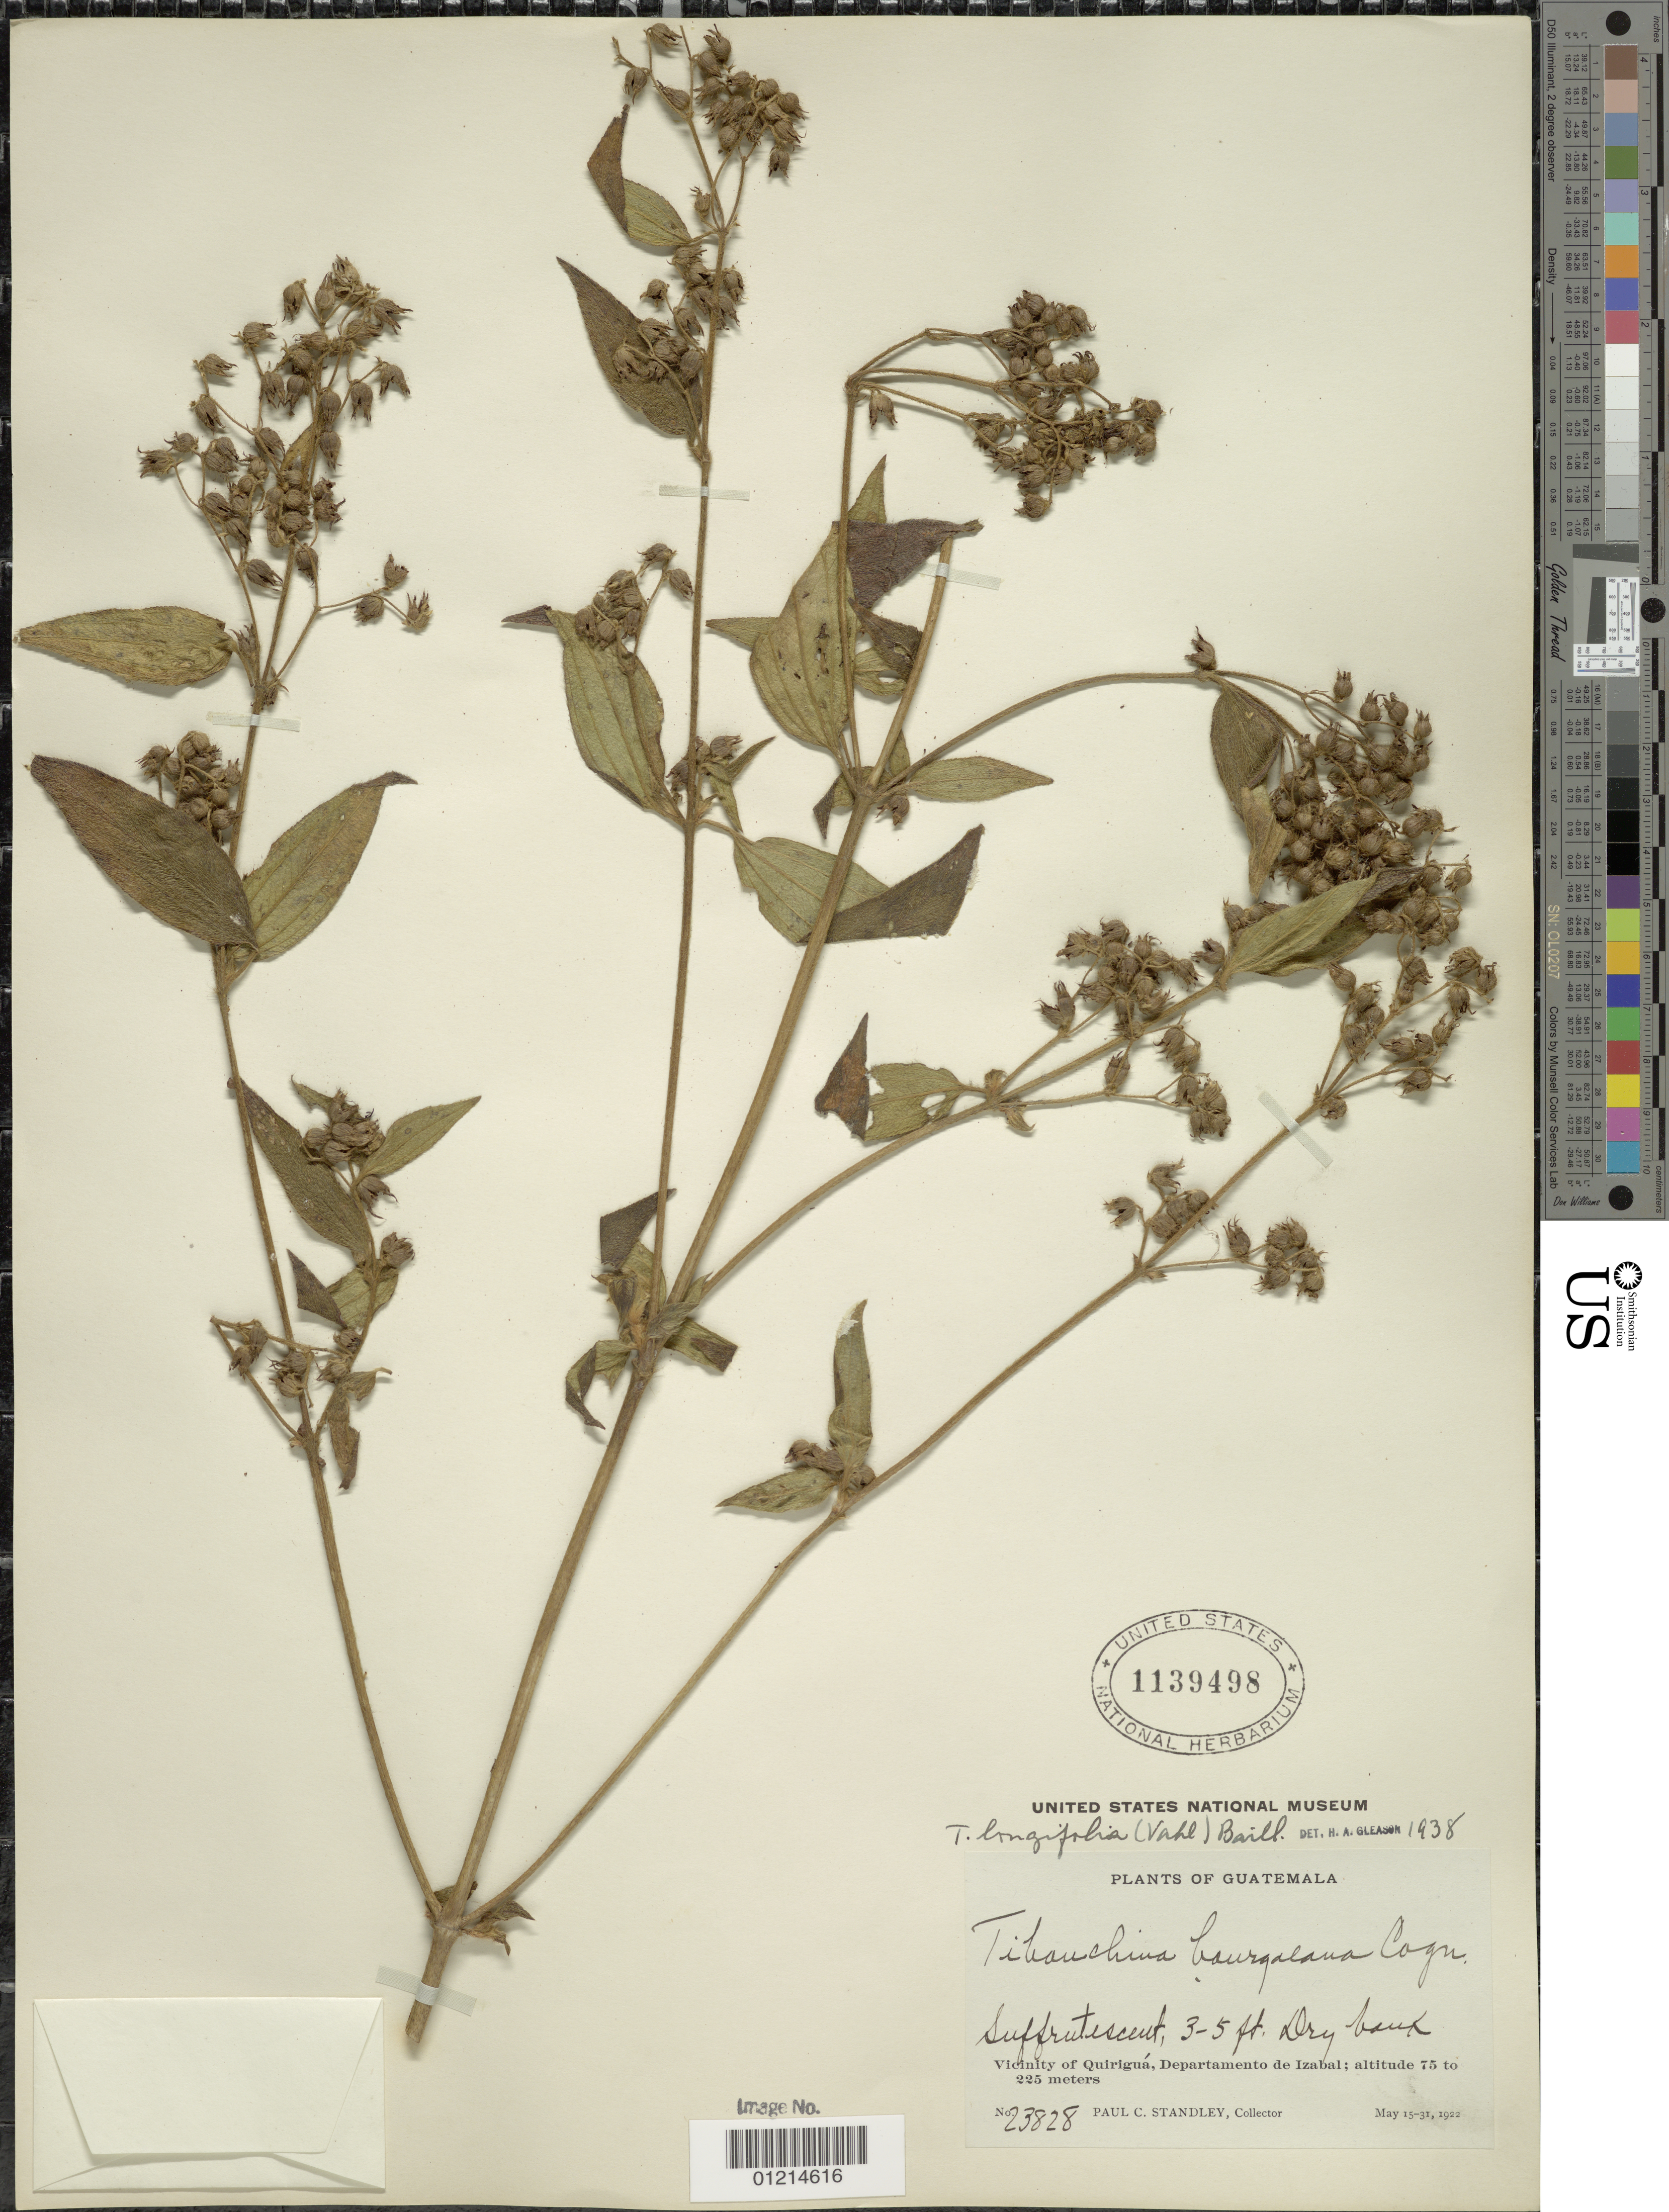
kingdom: Plantae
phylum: Tracheophyta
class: Magnoliopsida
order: Myrtales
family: Melastomataceae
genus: Chaetogastra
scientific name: Chaetogastra longifolia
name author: (Vahl) DC.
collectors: P. C. Standley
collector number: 23828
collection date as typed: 15 May 1922 to 31 Mar 1922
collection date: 1922-03-31/1922-05-15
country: Guatemala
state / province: Izabal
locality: Vicinity of Quiriguá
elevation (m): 75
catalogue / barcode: US 11349498